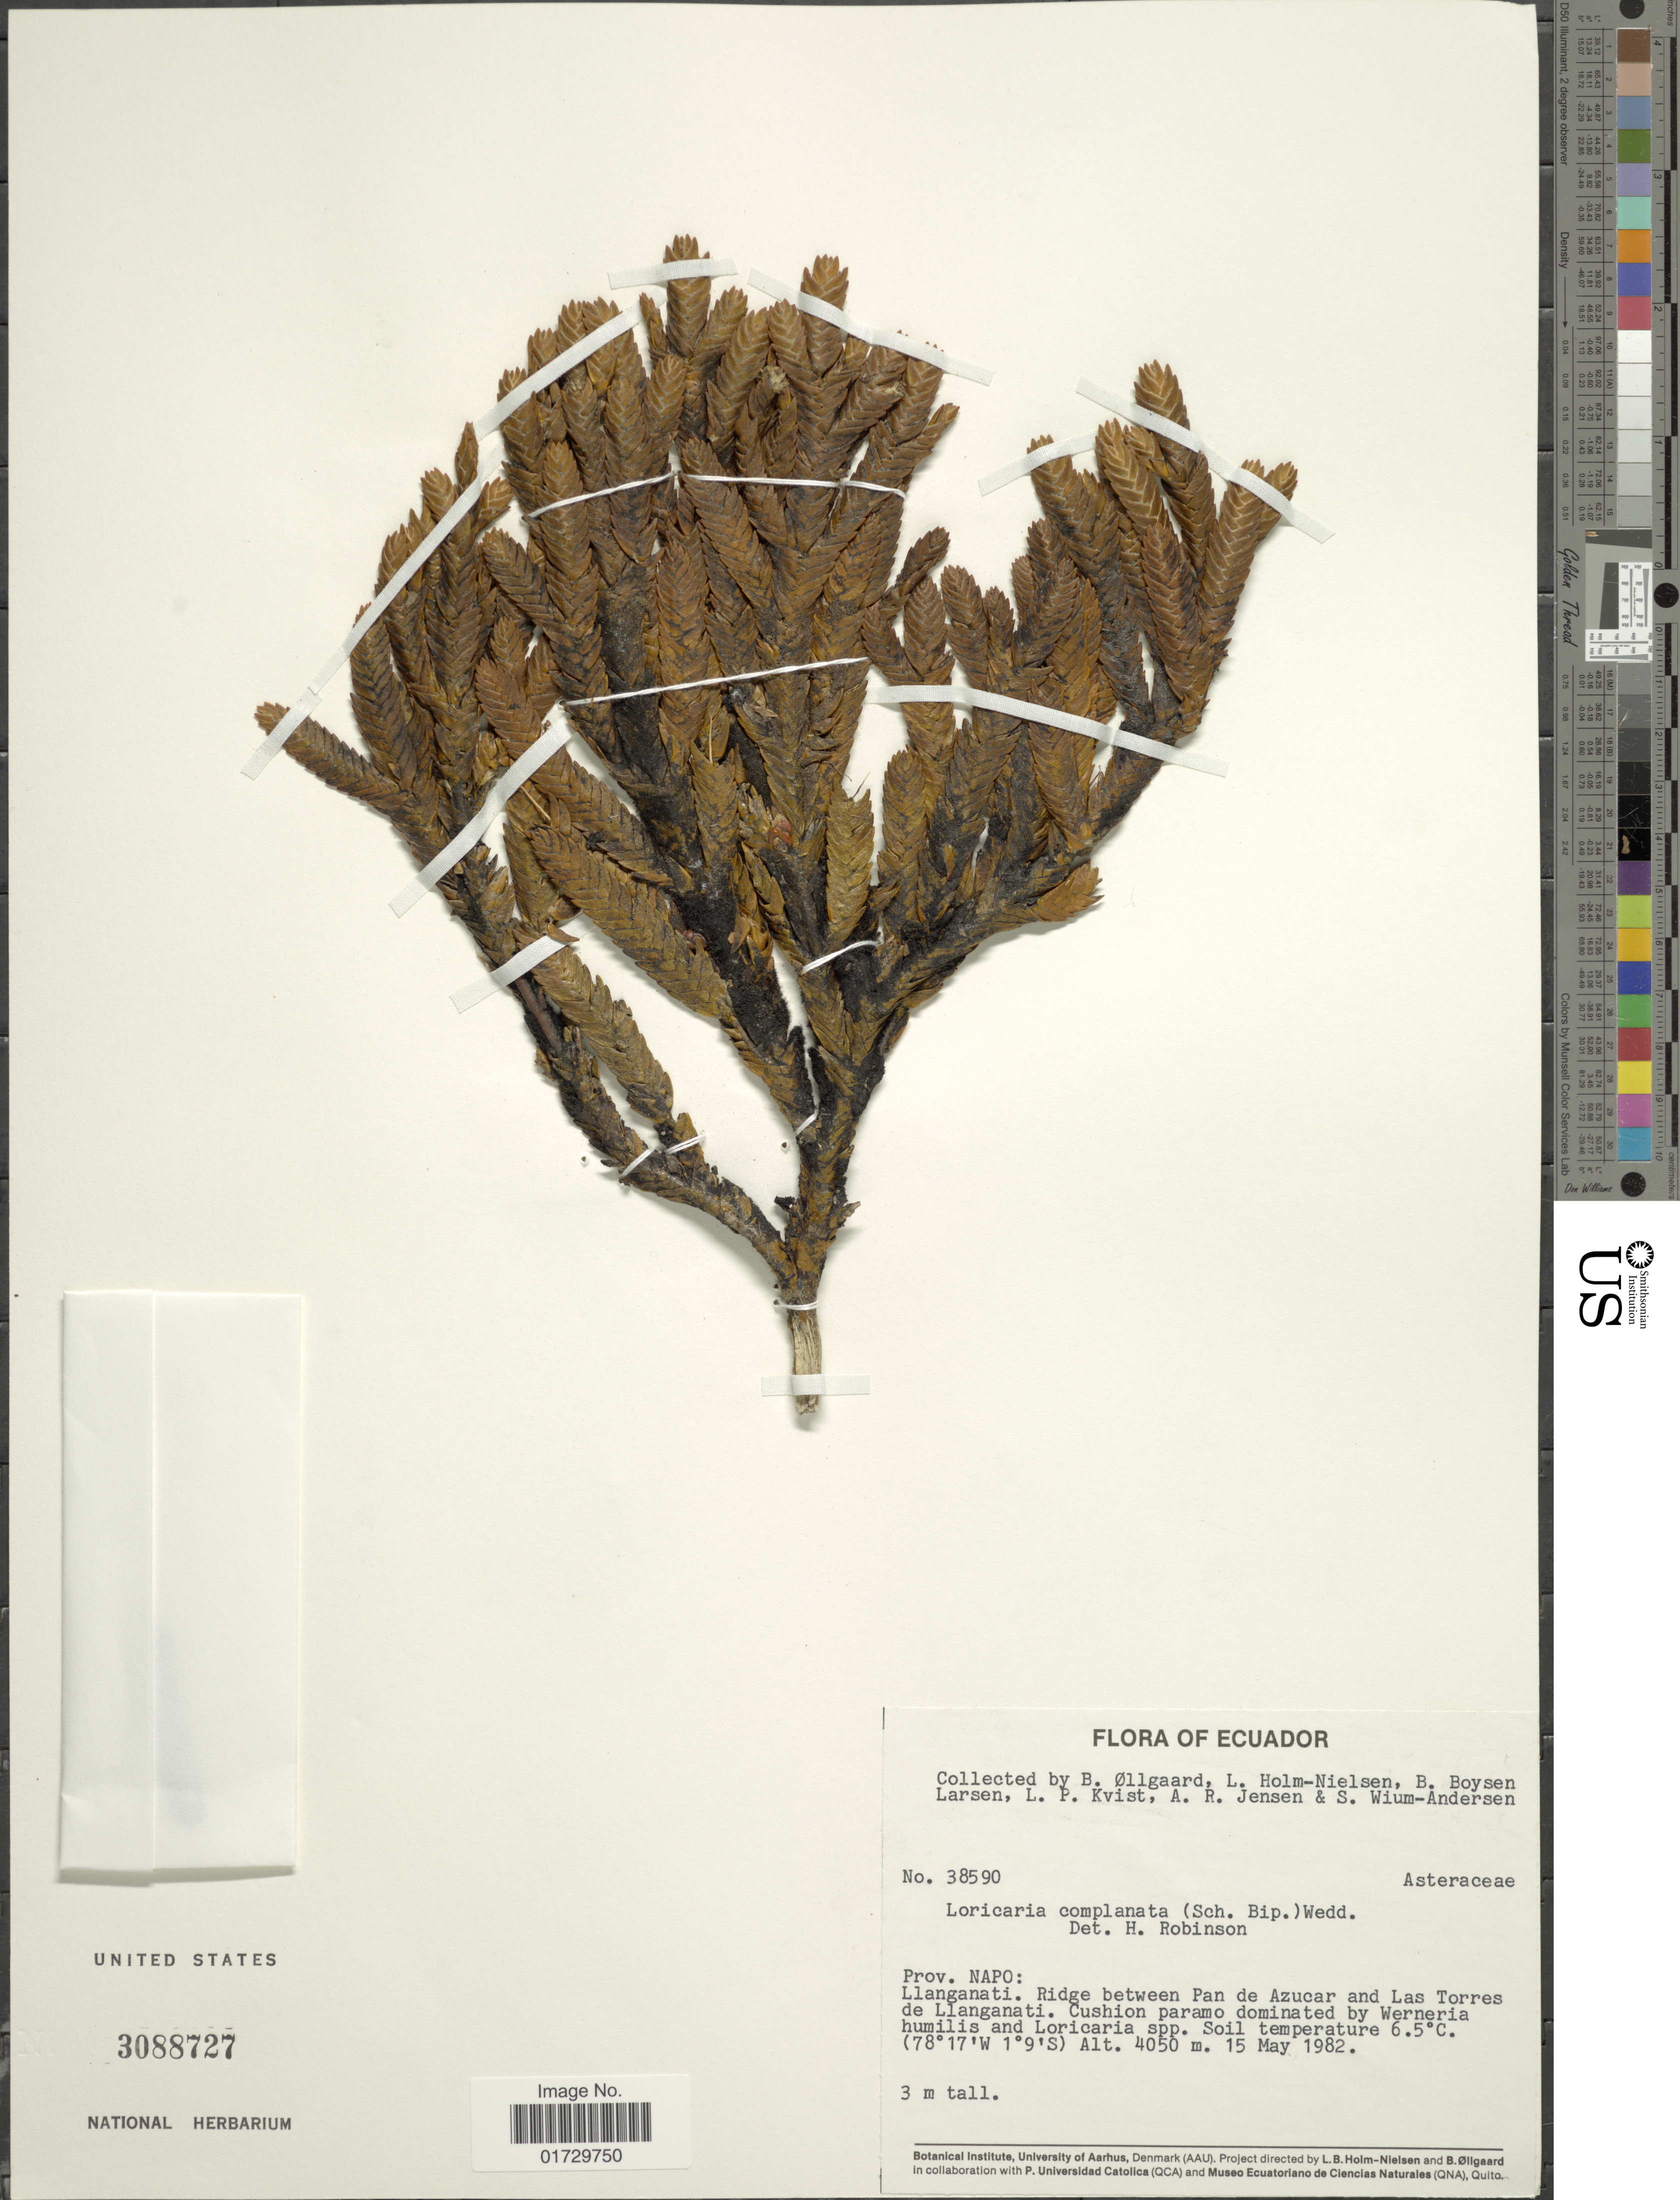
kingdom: Plantae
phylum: Tracheophyta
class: Magnoliopsida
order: Asterales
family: Asteraceae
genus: Loricaria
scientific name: Loricaria complanata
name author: (Sch. Bip.) Wedd.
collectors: B. Øllgaard, L. B. Holm-Nielsen, B. Boysen Larsen, L. P. Kvist & et al.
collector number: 38590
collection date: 1982-05-15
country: Ecuador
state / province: Napo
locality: Llanganati. Ridge between Pan de Azucar and Las Torres de Llanganati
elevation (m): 4050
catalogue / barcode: US 3088727